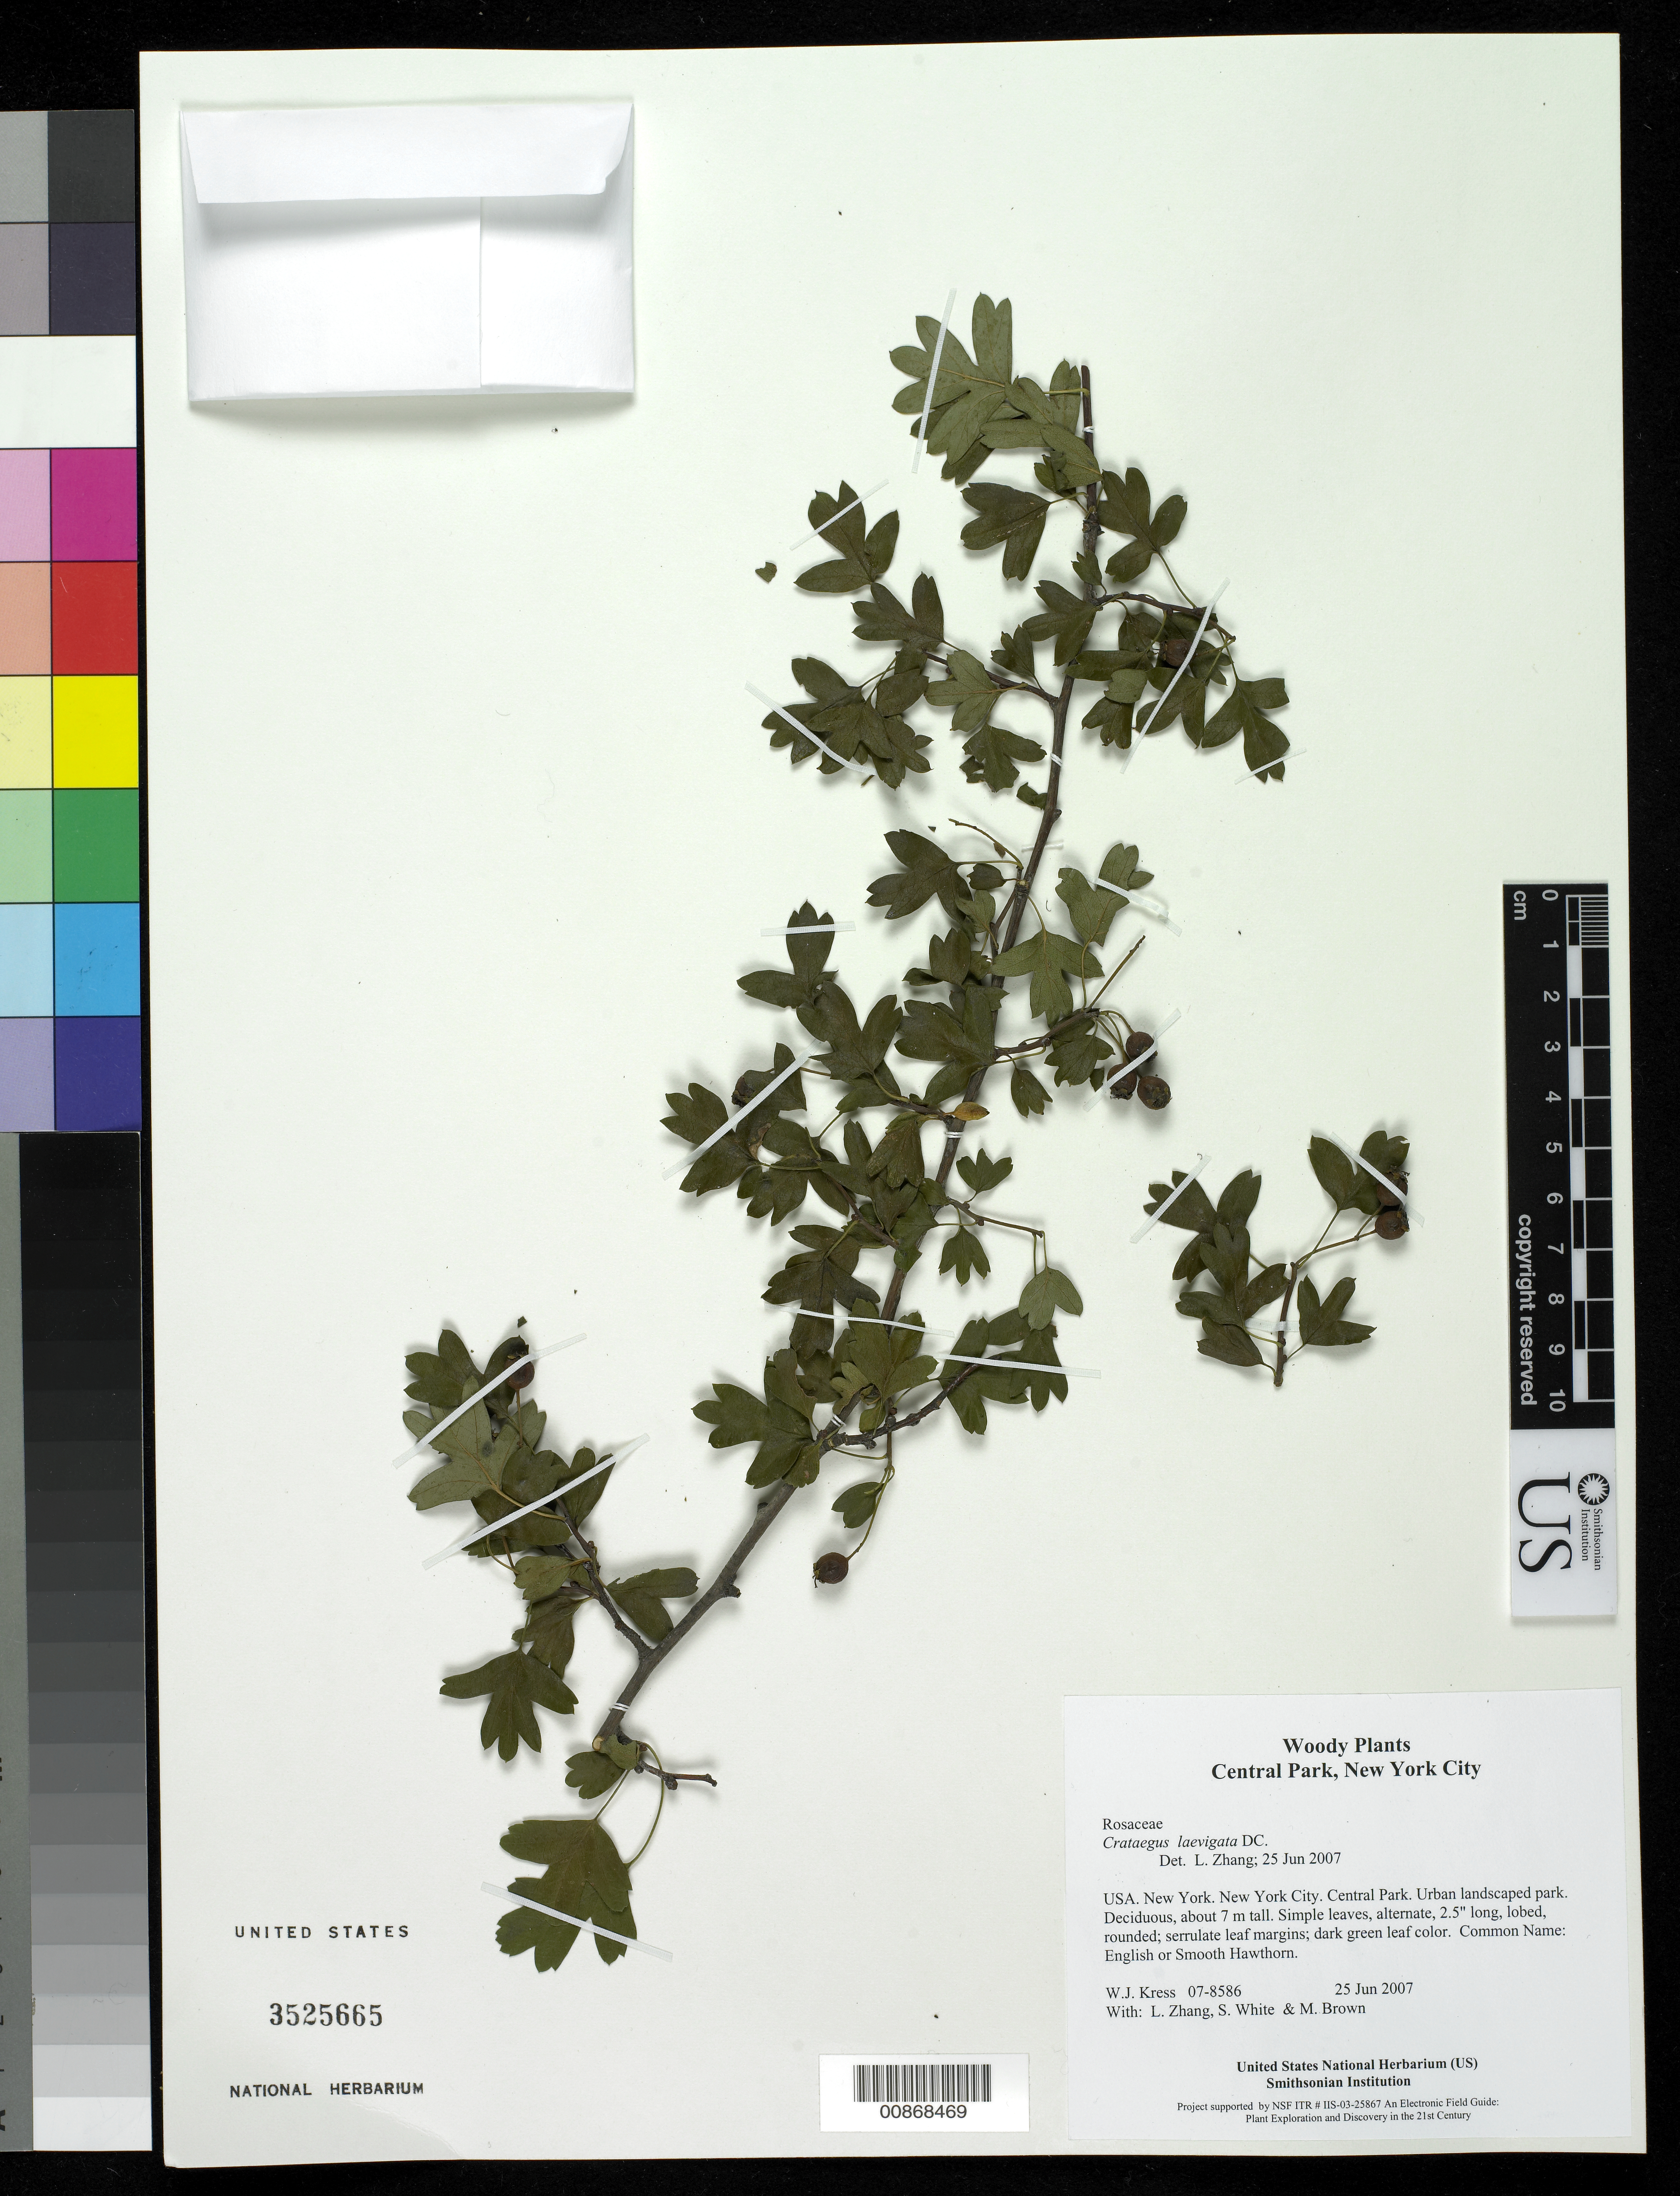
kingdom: Plantae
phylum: Tracheophyta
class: Magnoliopsida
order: Rosales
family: Rosaceae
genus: Crataegus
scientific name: Crataegus laevigata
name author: DC.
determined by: Zhang, L. B.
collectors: W. J. Kress, L. B. Zhang, S. White & M. Brown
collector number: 07-8586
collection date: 2007-06-25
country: United States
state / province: New York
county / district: New York City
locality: Central Park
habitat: Urban landscaped park.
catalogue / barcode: US 3525665